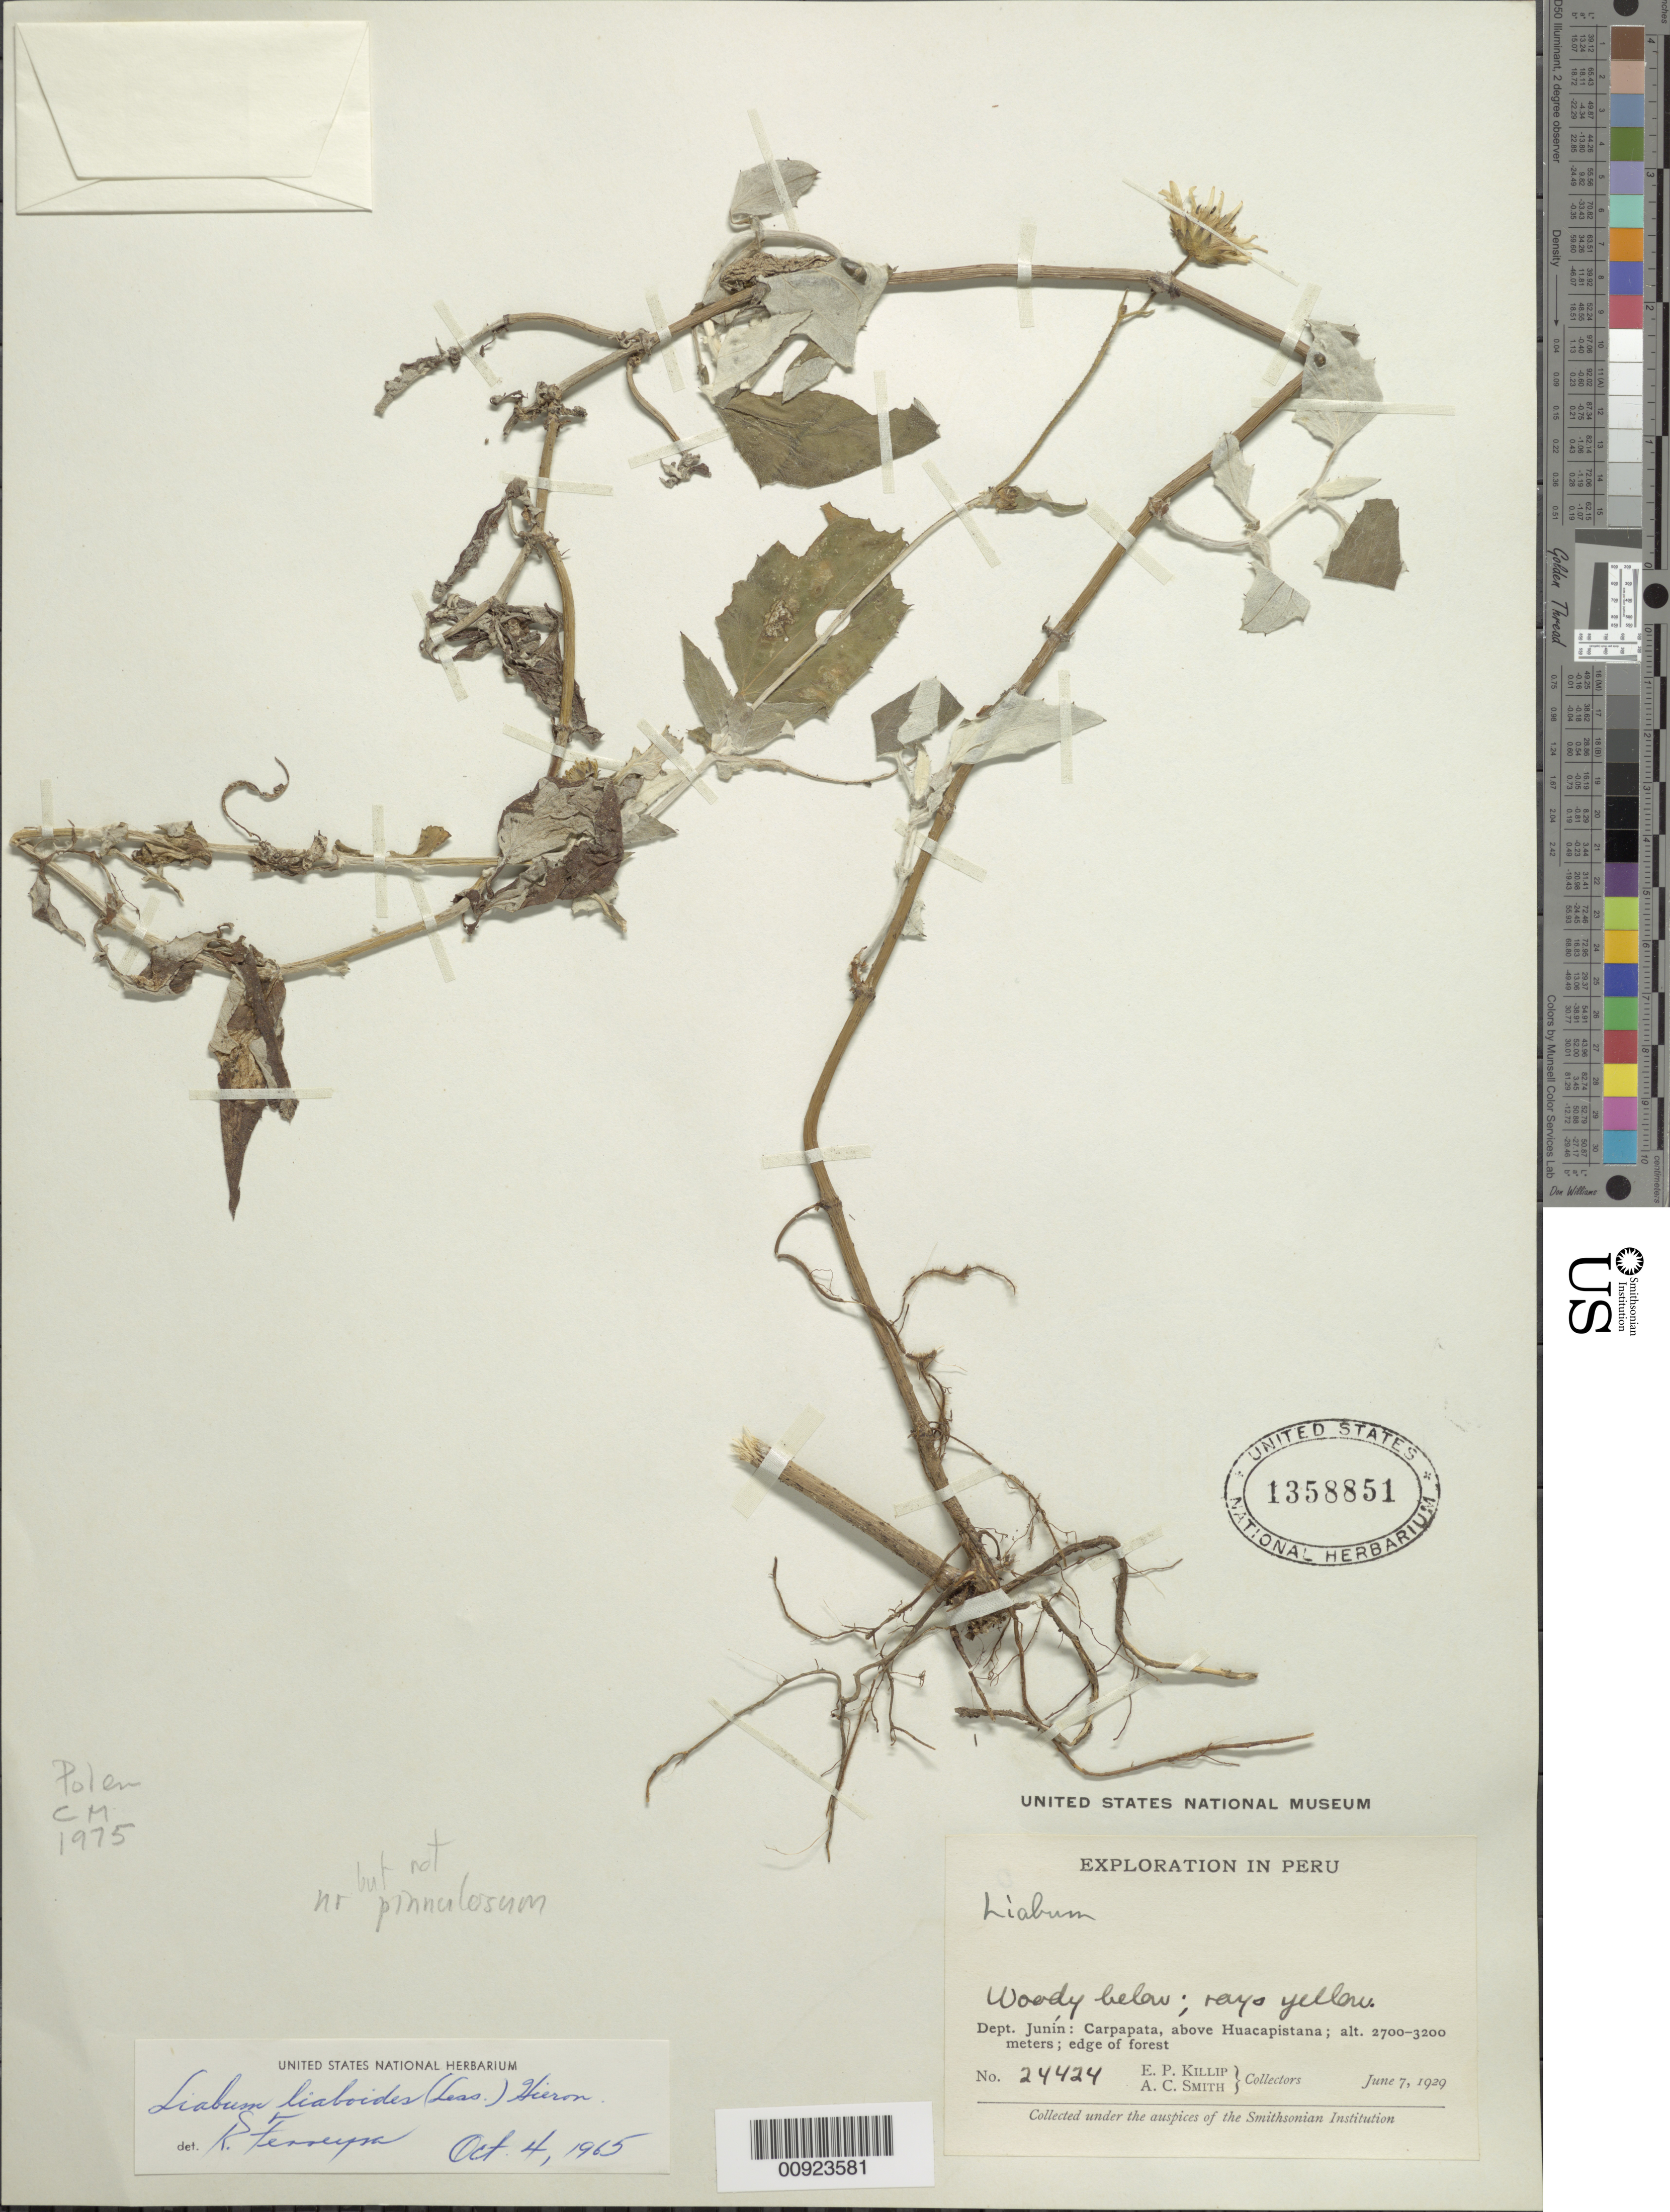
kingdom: Plantae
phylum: Tracheophyta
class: Magnoliopsida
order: Asterales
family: Asteraceae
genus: Munnozia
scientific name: Munnozia sp.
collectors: E. P. Killip & A. C. Smith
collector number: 24424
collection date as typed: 7 June 1929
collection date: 1929-06-07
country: Peru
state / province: Junín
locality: Huacapistana, above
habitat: Edge of forest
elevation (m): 2700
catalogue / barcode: US 1358851